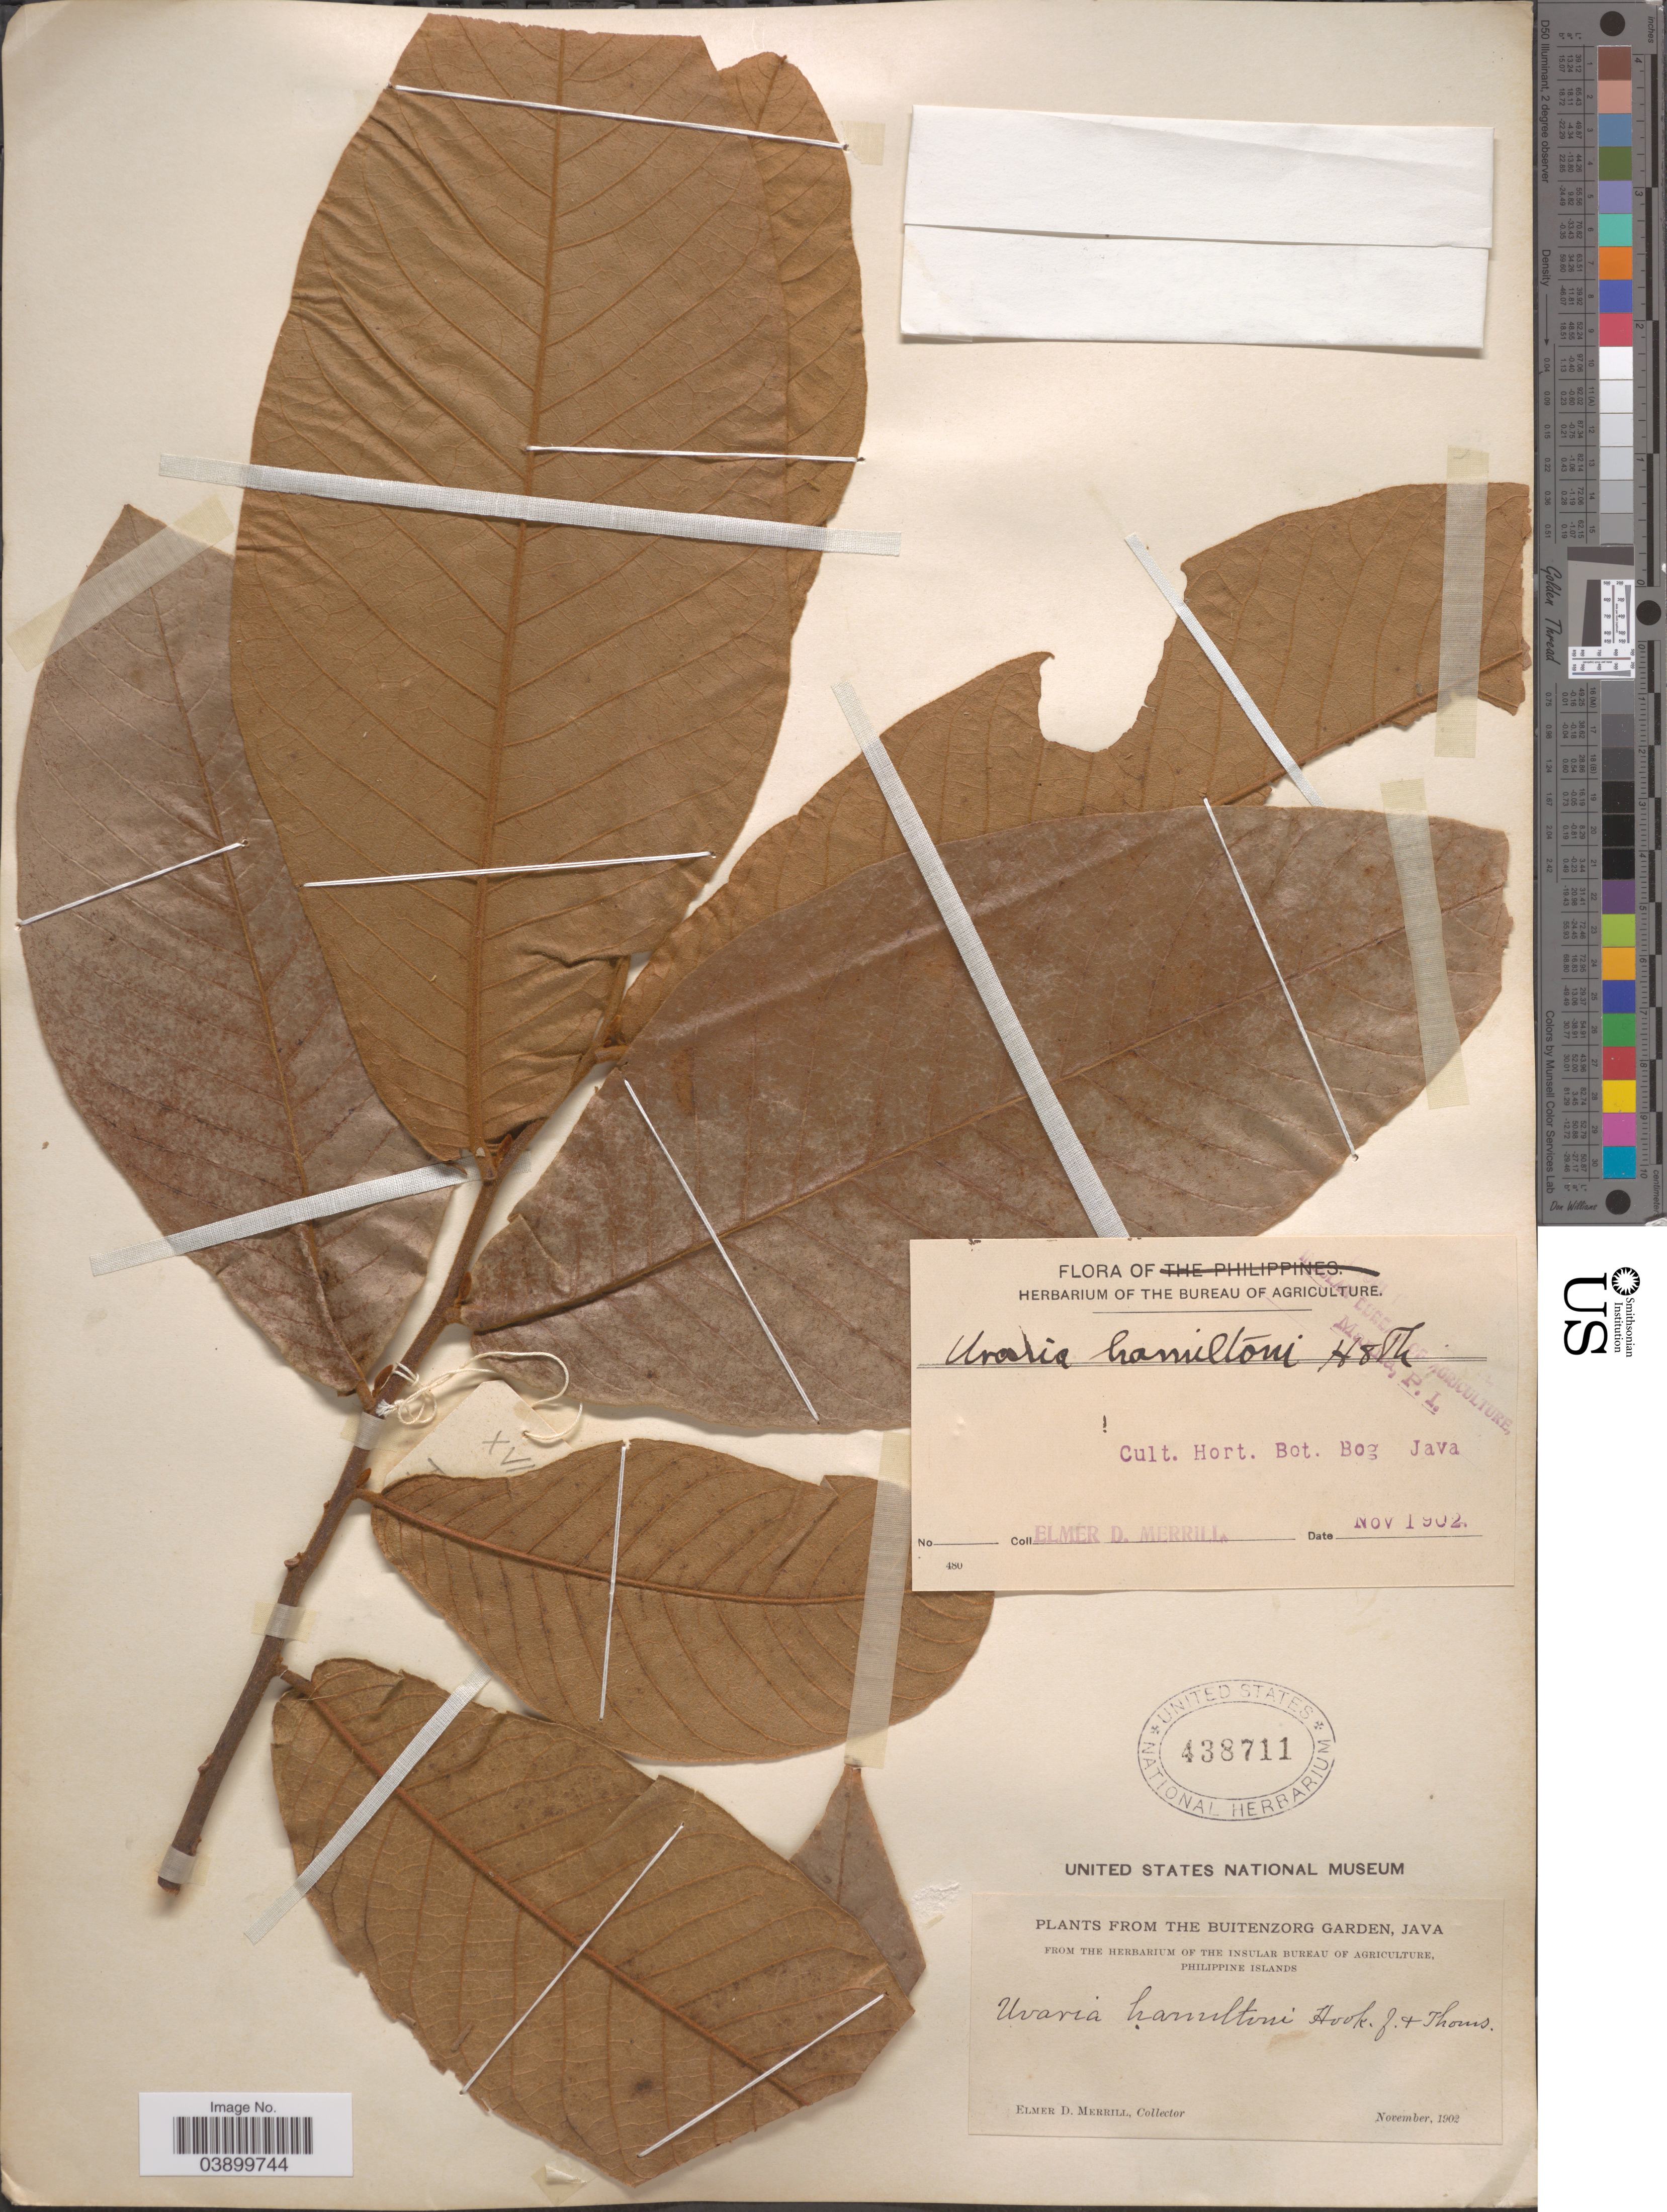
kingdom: Plantae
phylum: Tracheophyta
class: Magnoliopsida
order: Magnoliales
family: Annonaceae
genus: Uvaria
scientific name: Uvaria hamiltonii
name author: Hook. f. & Thomson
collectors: E. D. Merrill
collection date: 1902-11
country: Indonesia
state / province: Java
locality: Cult. Hort. Bot. Bog. The Buitenzorg Garden.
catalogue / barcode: US 438711